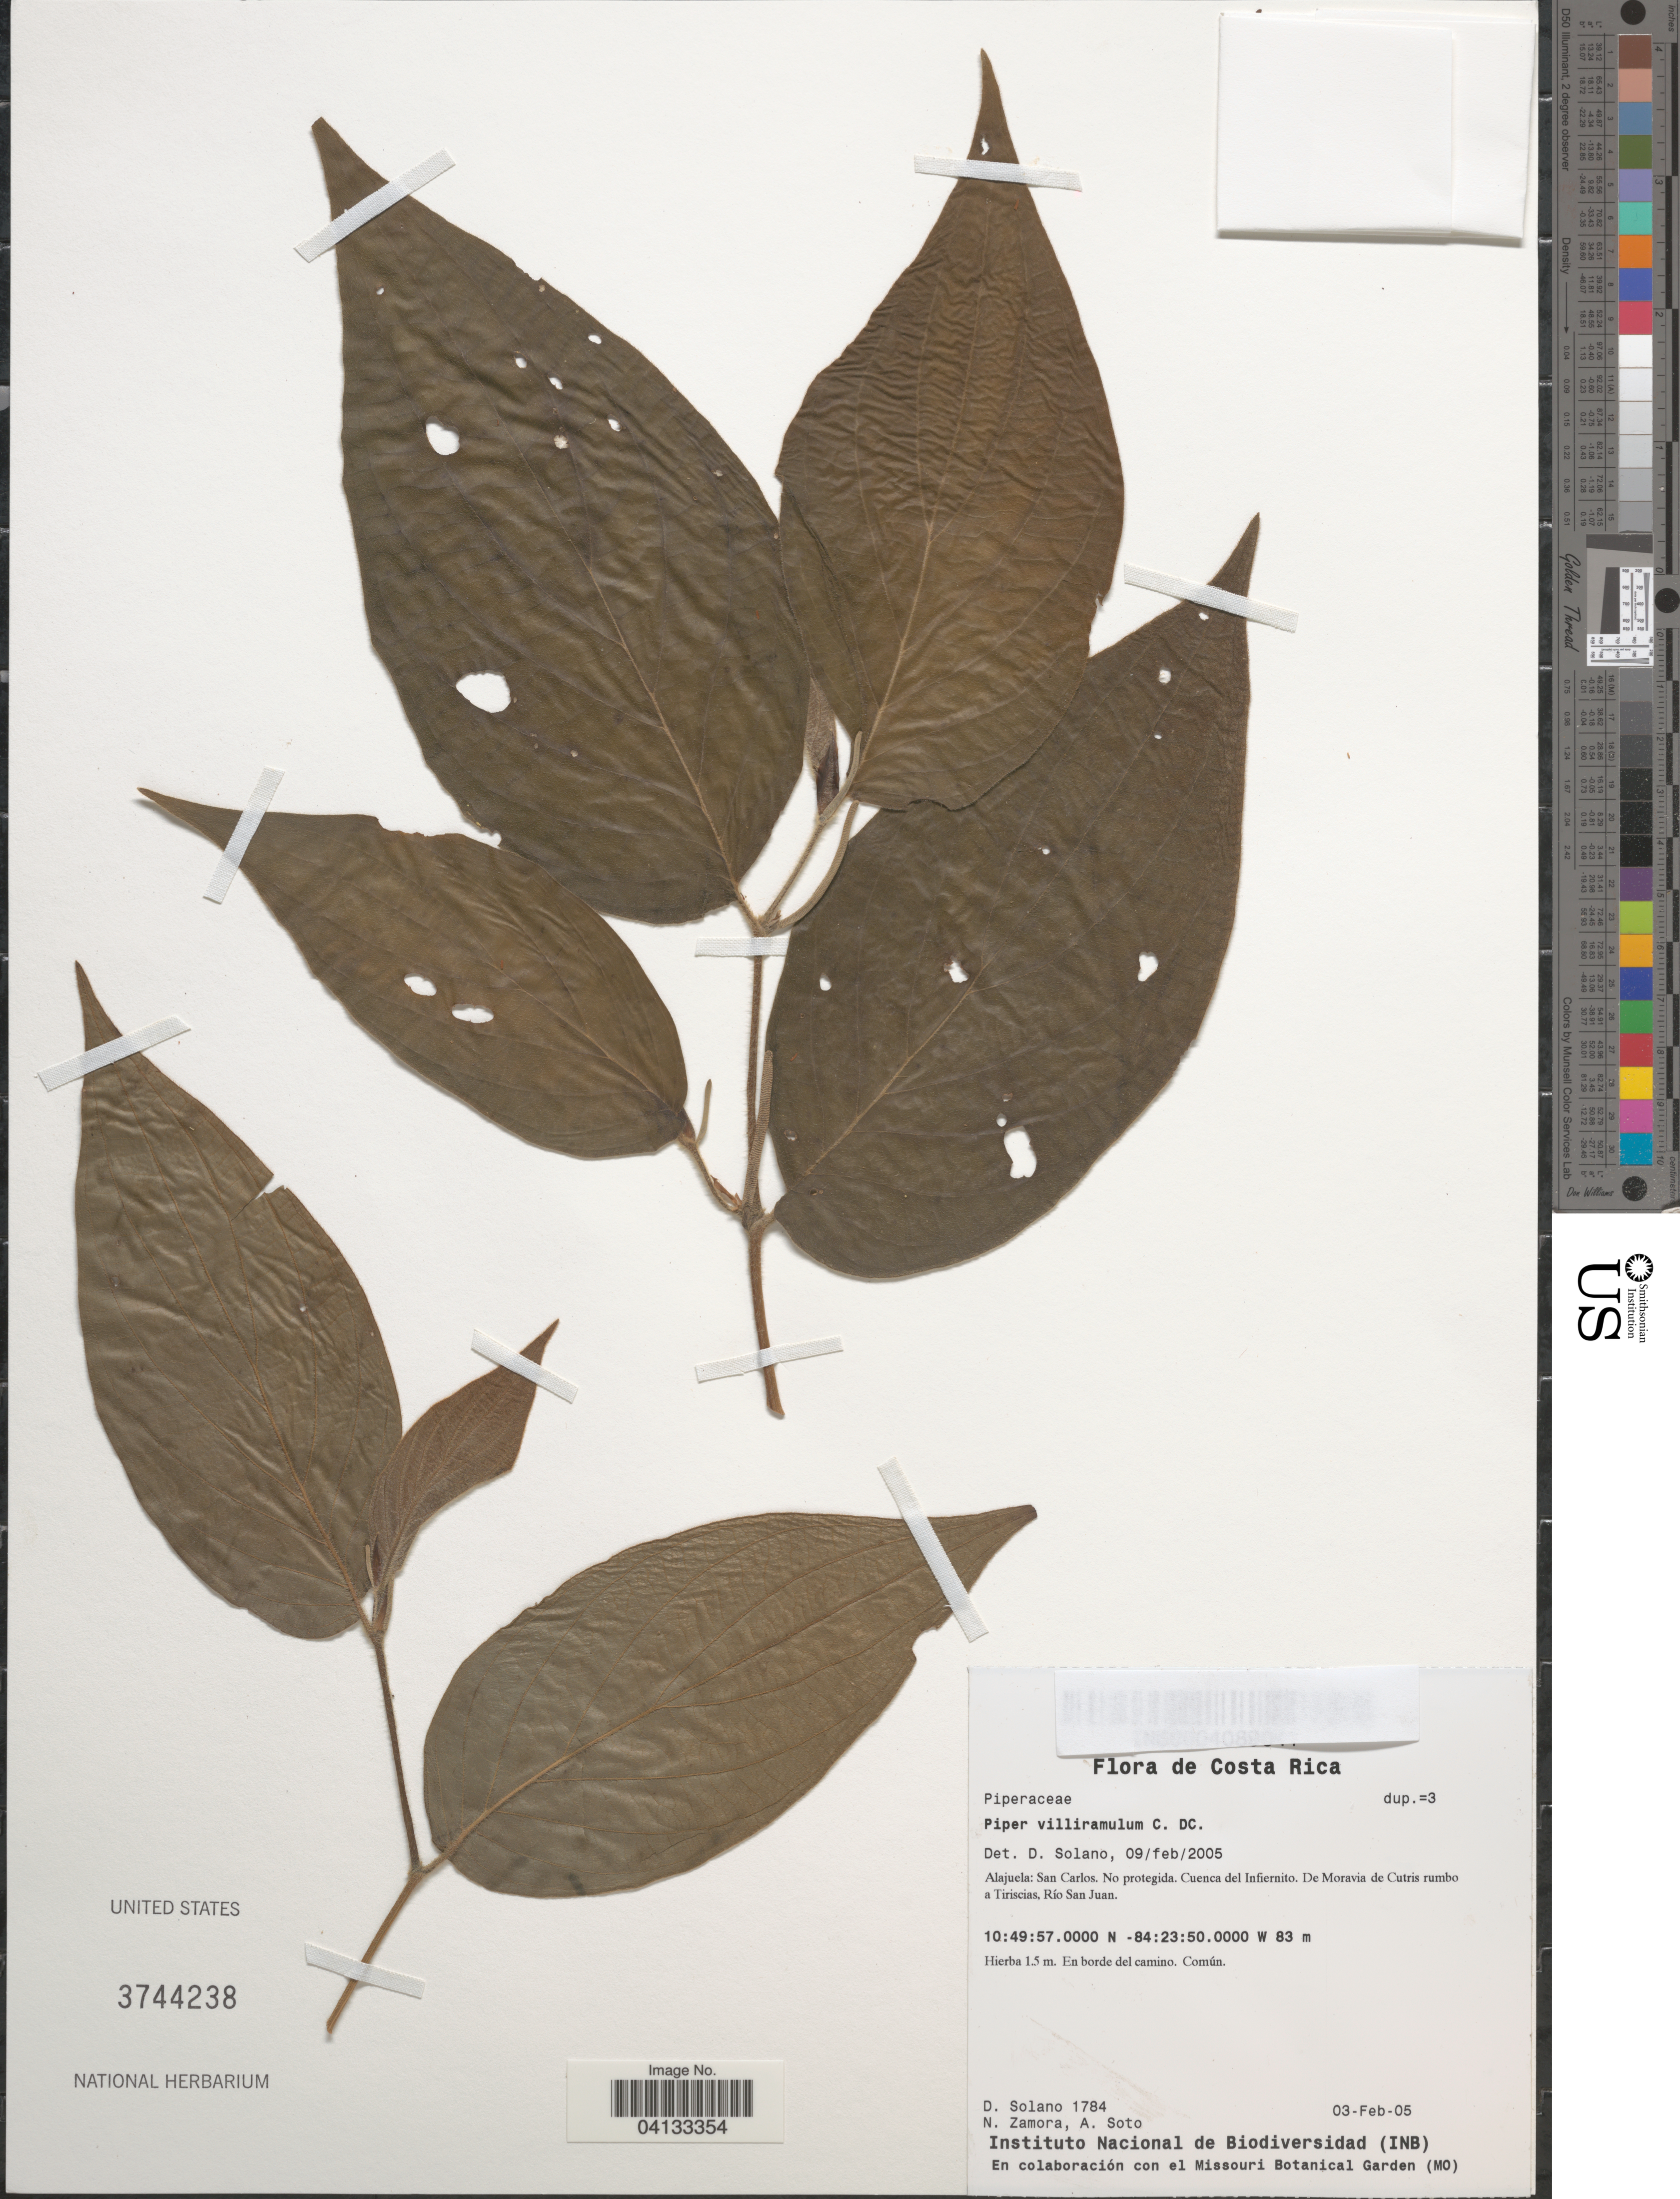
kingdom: Plantae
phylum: Tracheophyta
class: Magnoliopsida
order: Piperales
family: Piperaceae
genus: Piper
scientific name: Piper villiramulum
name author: C. DC.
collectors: D. Solano, N. Zamora & A. Soto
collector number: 1784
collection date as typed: Transcribed d/m/y: 3/2/5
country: Costa Rica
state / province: Alajuela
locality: San Carlos. No protegida. Cuenca del Infiernito. De Moravia de Cutris rumbo a Tiriscias, Río San Juan.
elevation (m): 83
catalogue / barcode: US 3744238